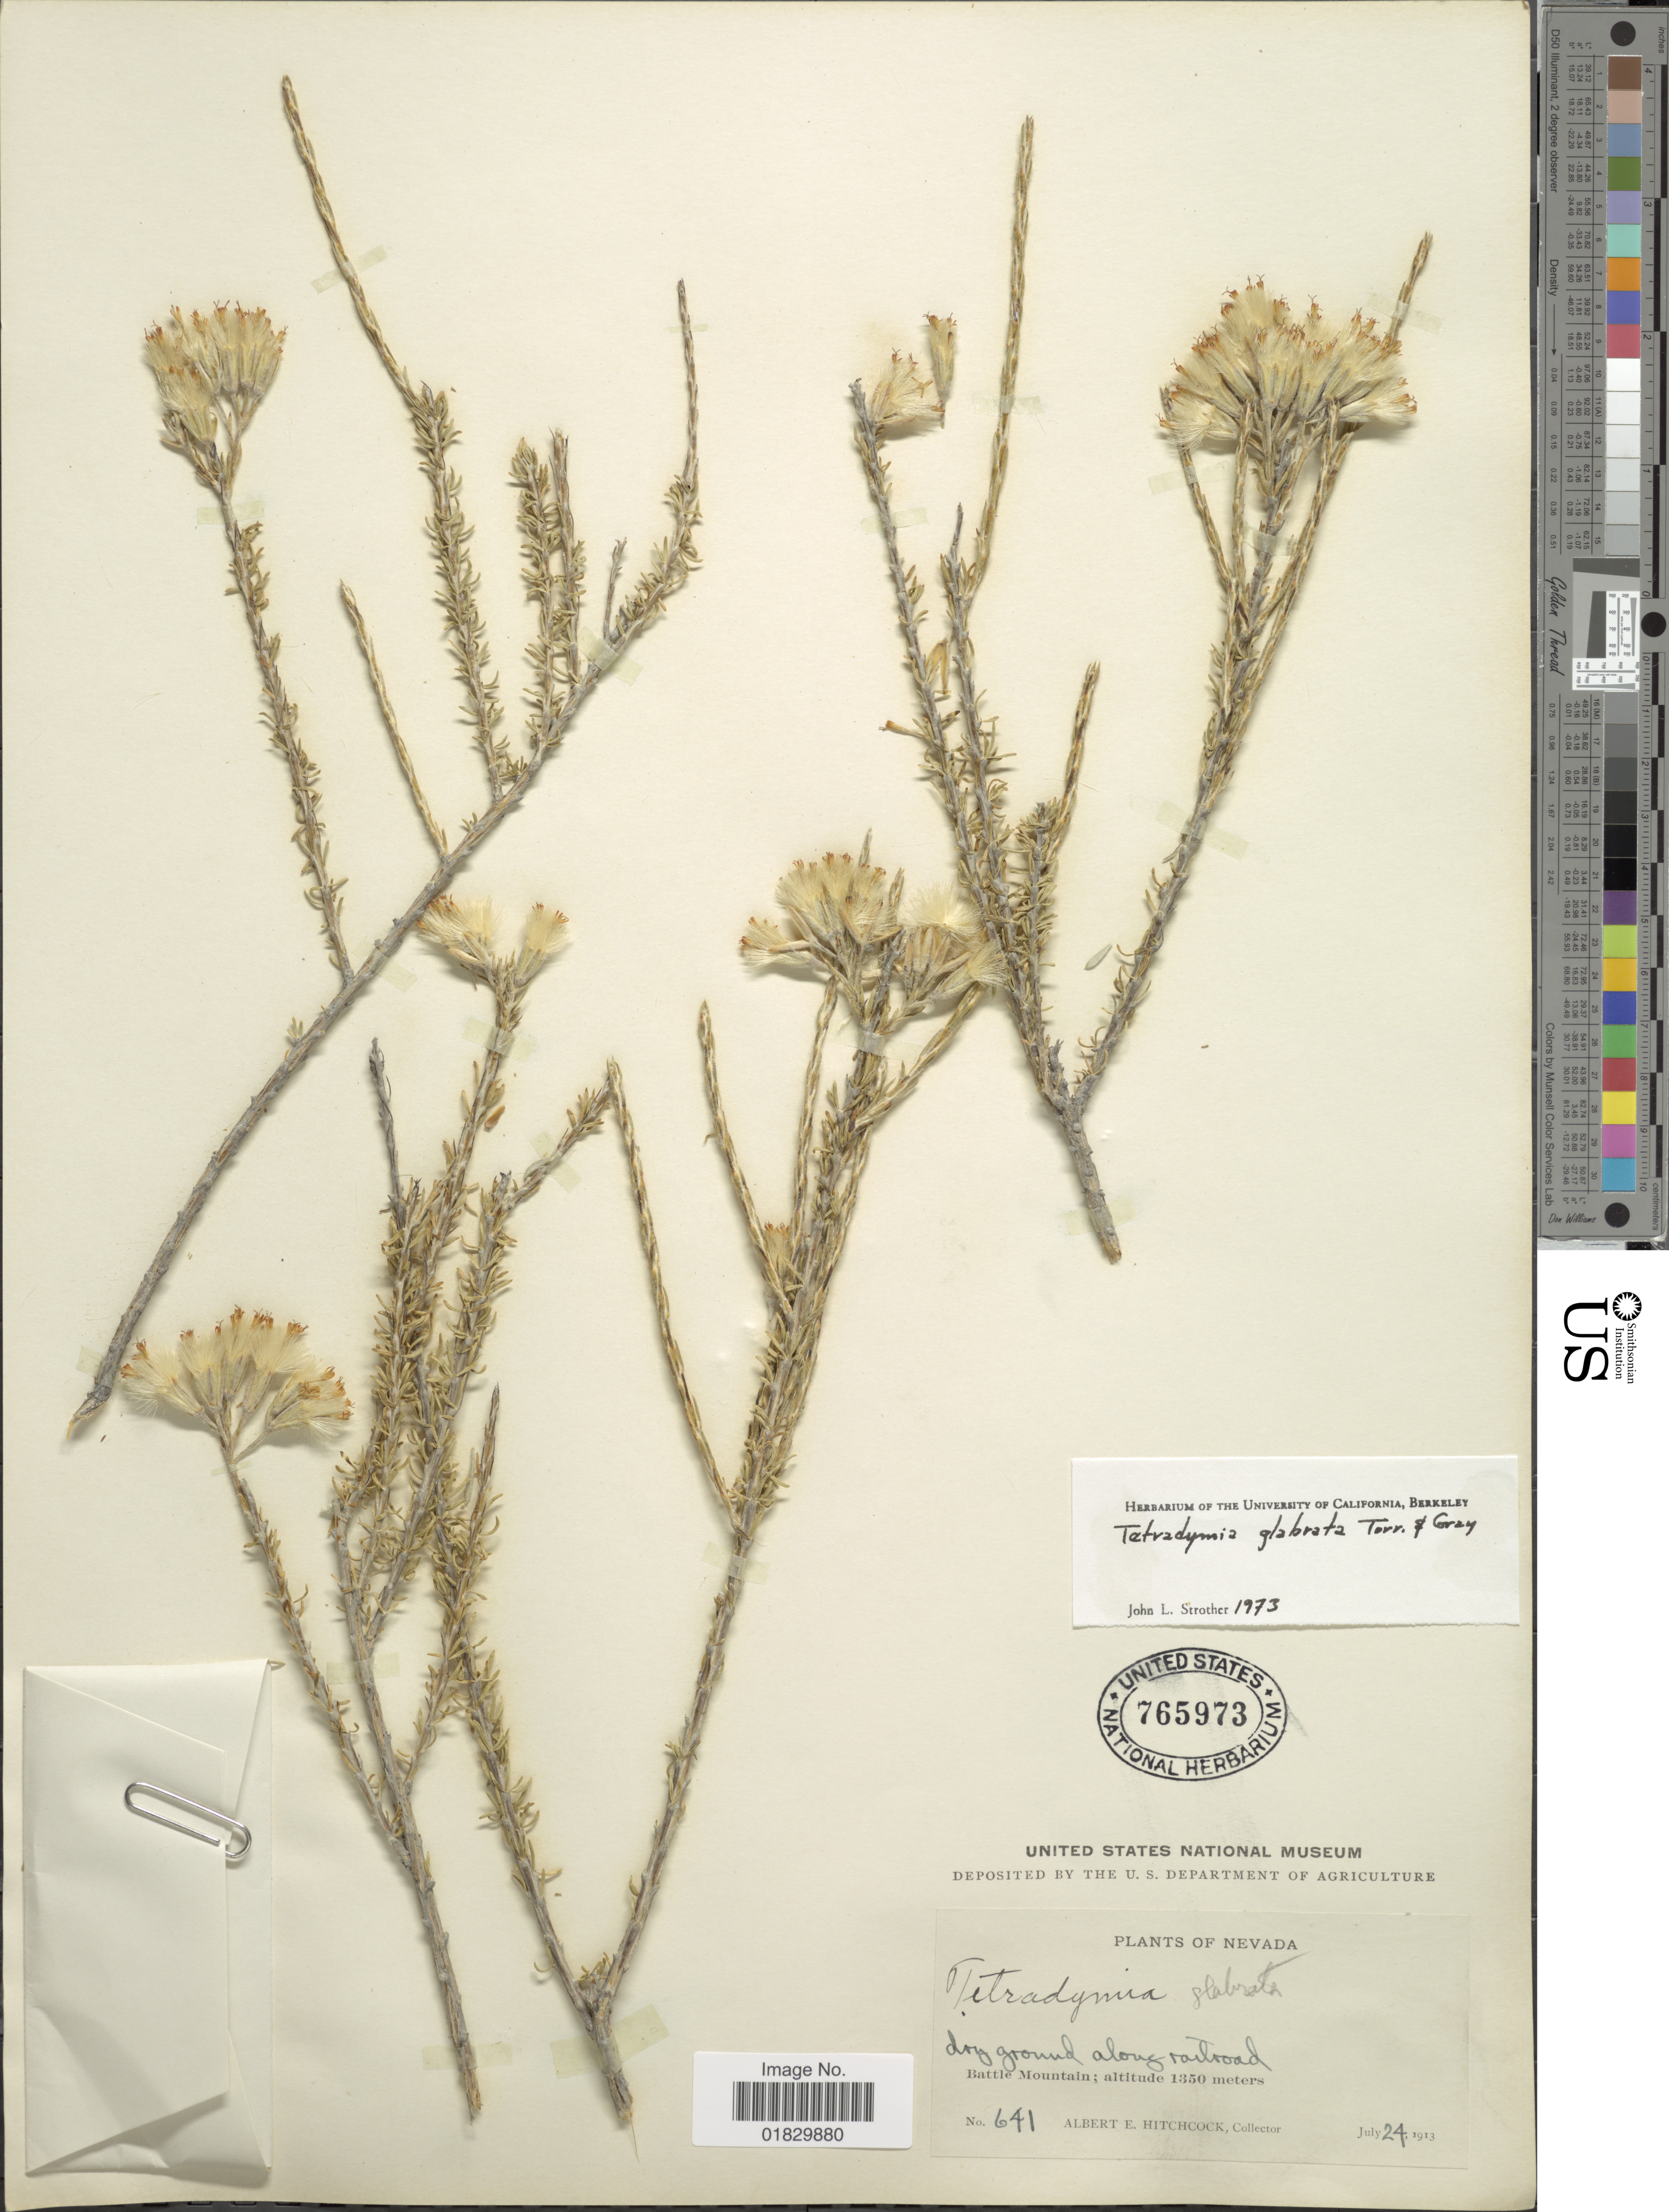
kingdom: Plantae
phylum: Tracheophyta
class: Magnoliopsida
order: Asterales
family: Asteraceae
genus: Tetradymia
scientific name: Tetradymia glabrata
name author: Torr. & A. Gray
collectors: A. Hitchcock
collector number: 641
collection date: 1913-07-24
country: United States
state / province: Nevada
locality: Battle Mountain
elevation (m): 1350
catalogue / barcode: US 765973